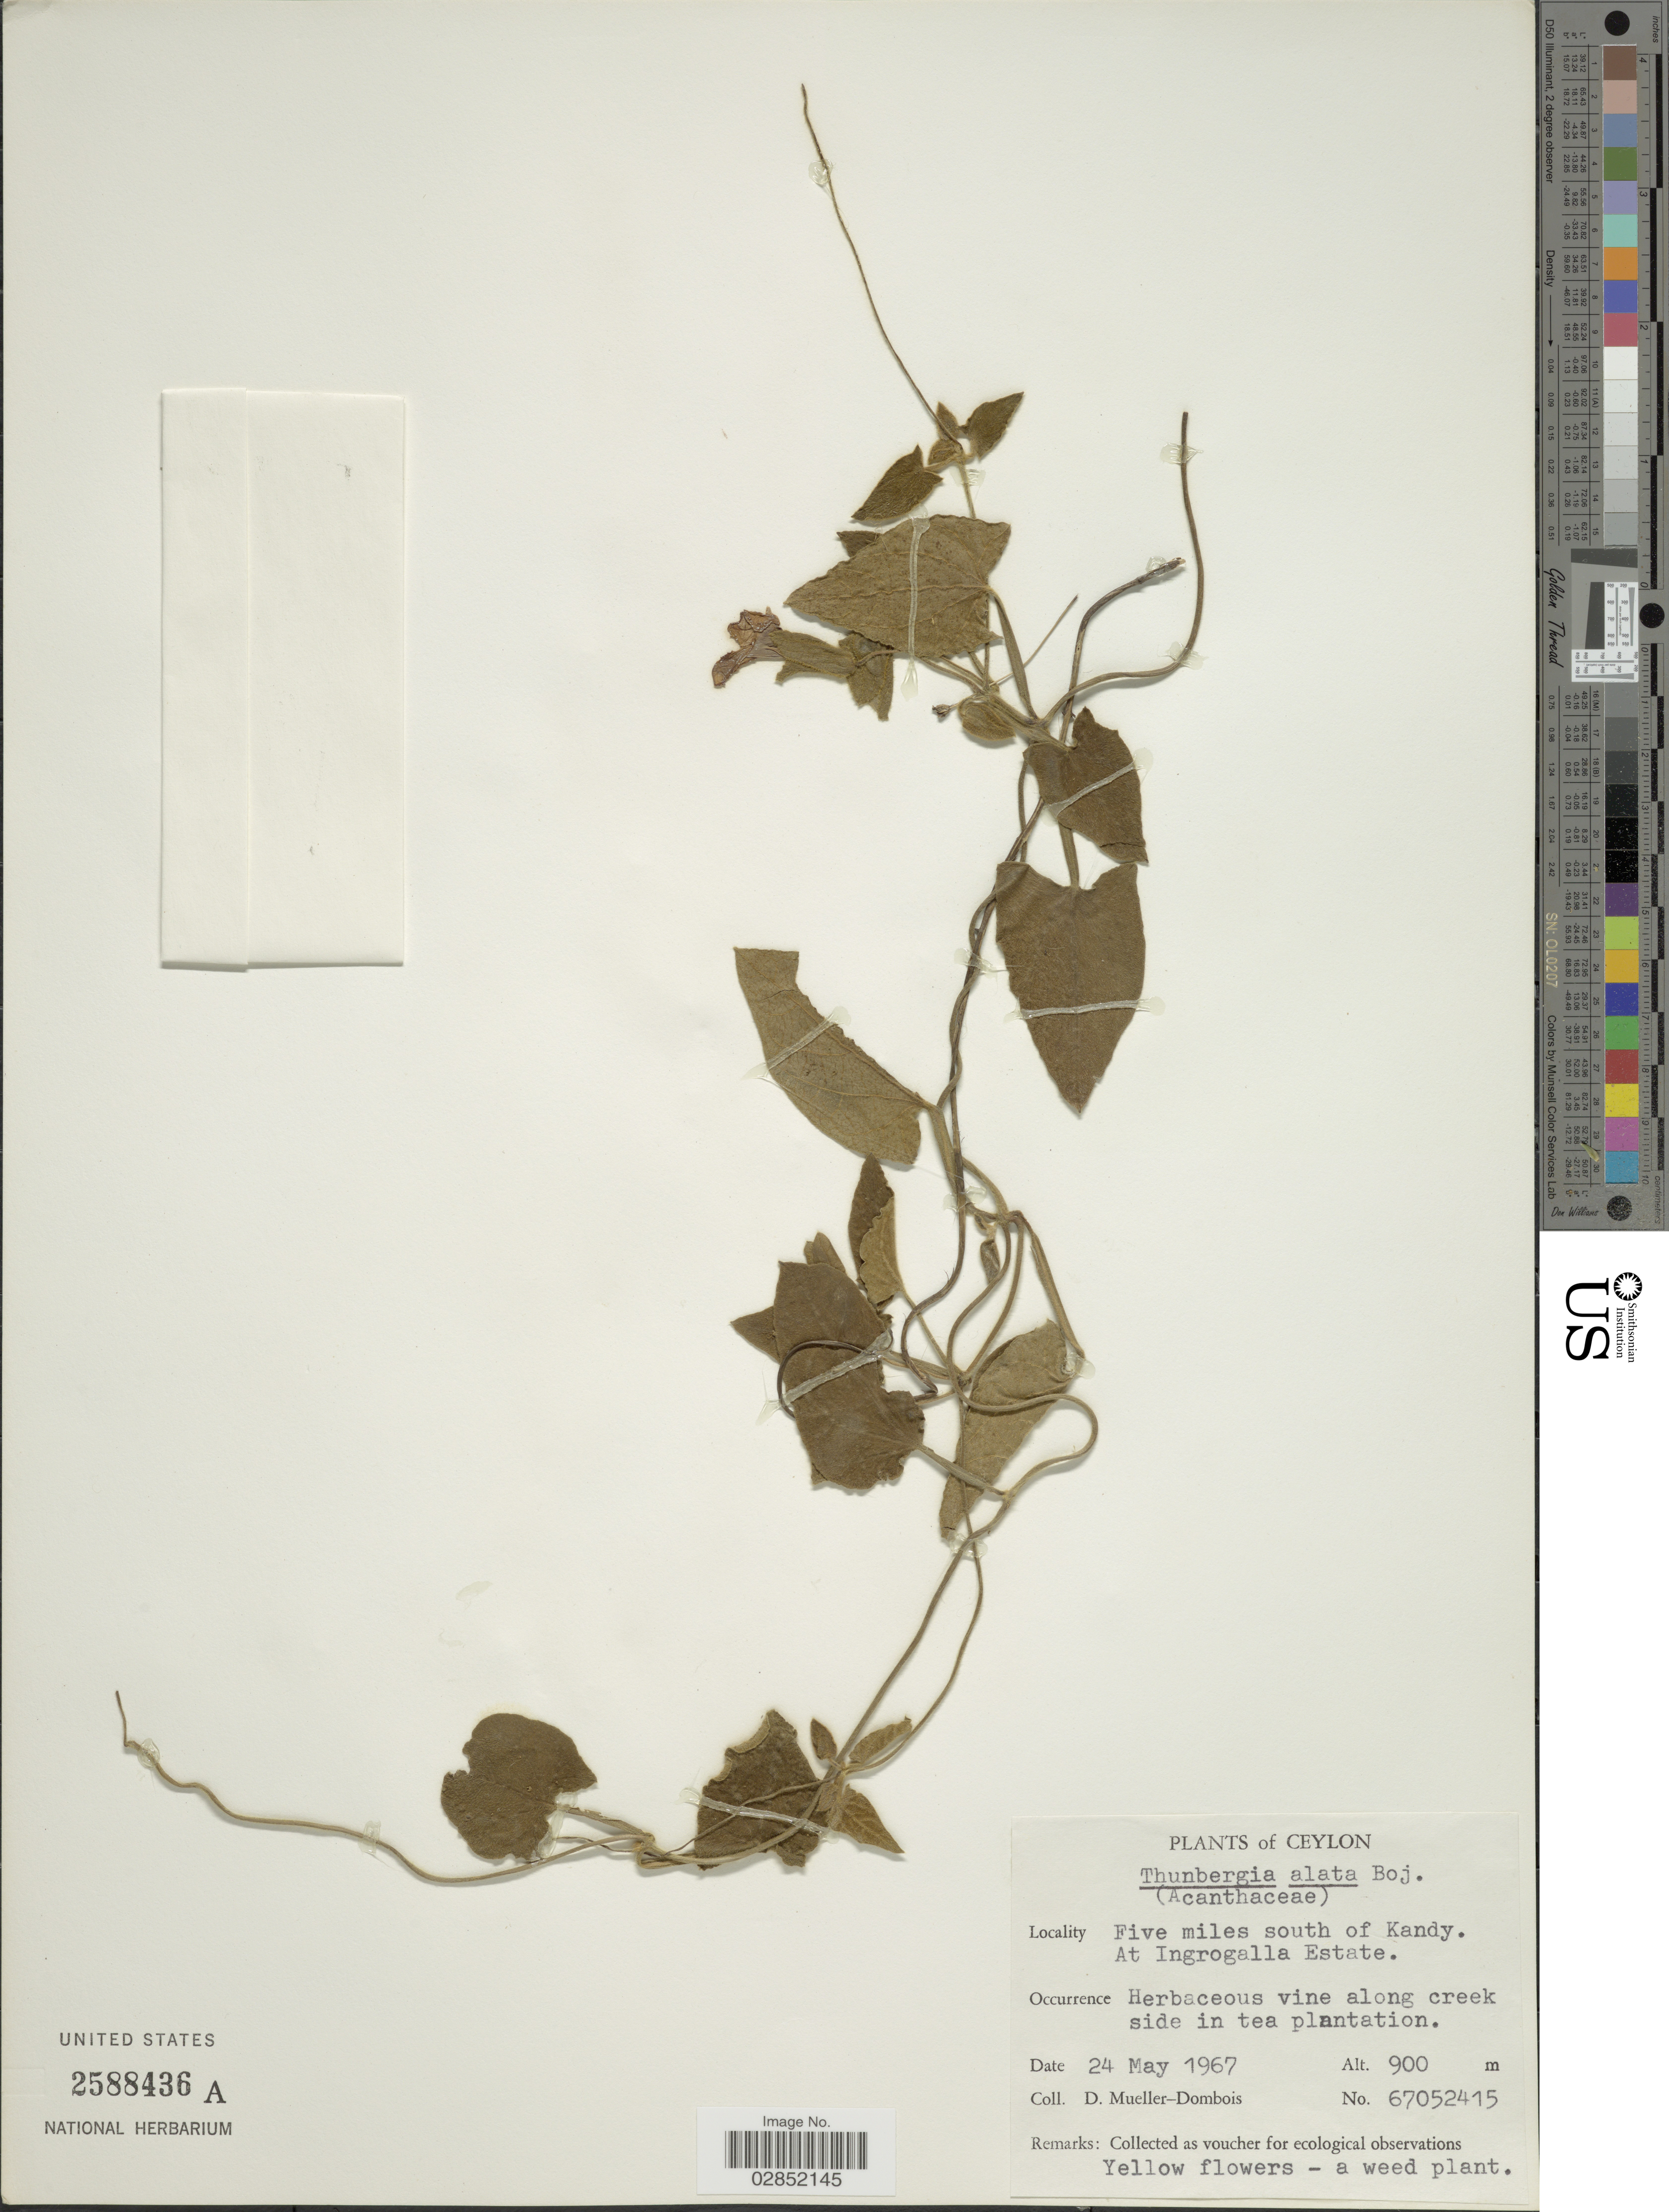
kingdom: Plantae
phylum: Tracheophyta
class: Magnoliopsida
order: Lamiales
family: Acanthaceae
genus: Thunbergia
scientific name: Thunbergia alata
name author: Bojer ex Sims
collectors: D. Mueller-Dombois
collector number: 67052415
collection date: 1967-05-24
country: Sri Lanka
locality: Ceylon. Five miles south of Kandy. At Ingrogalla Estate.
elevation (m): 900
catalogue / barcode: US 2588436A